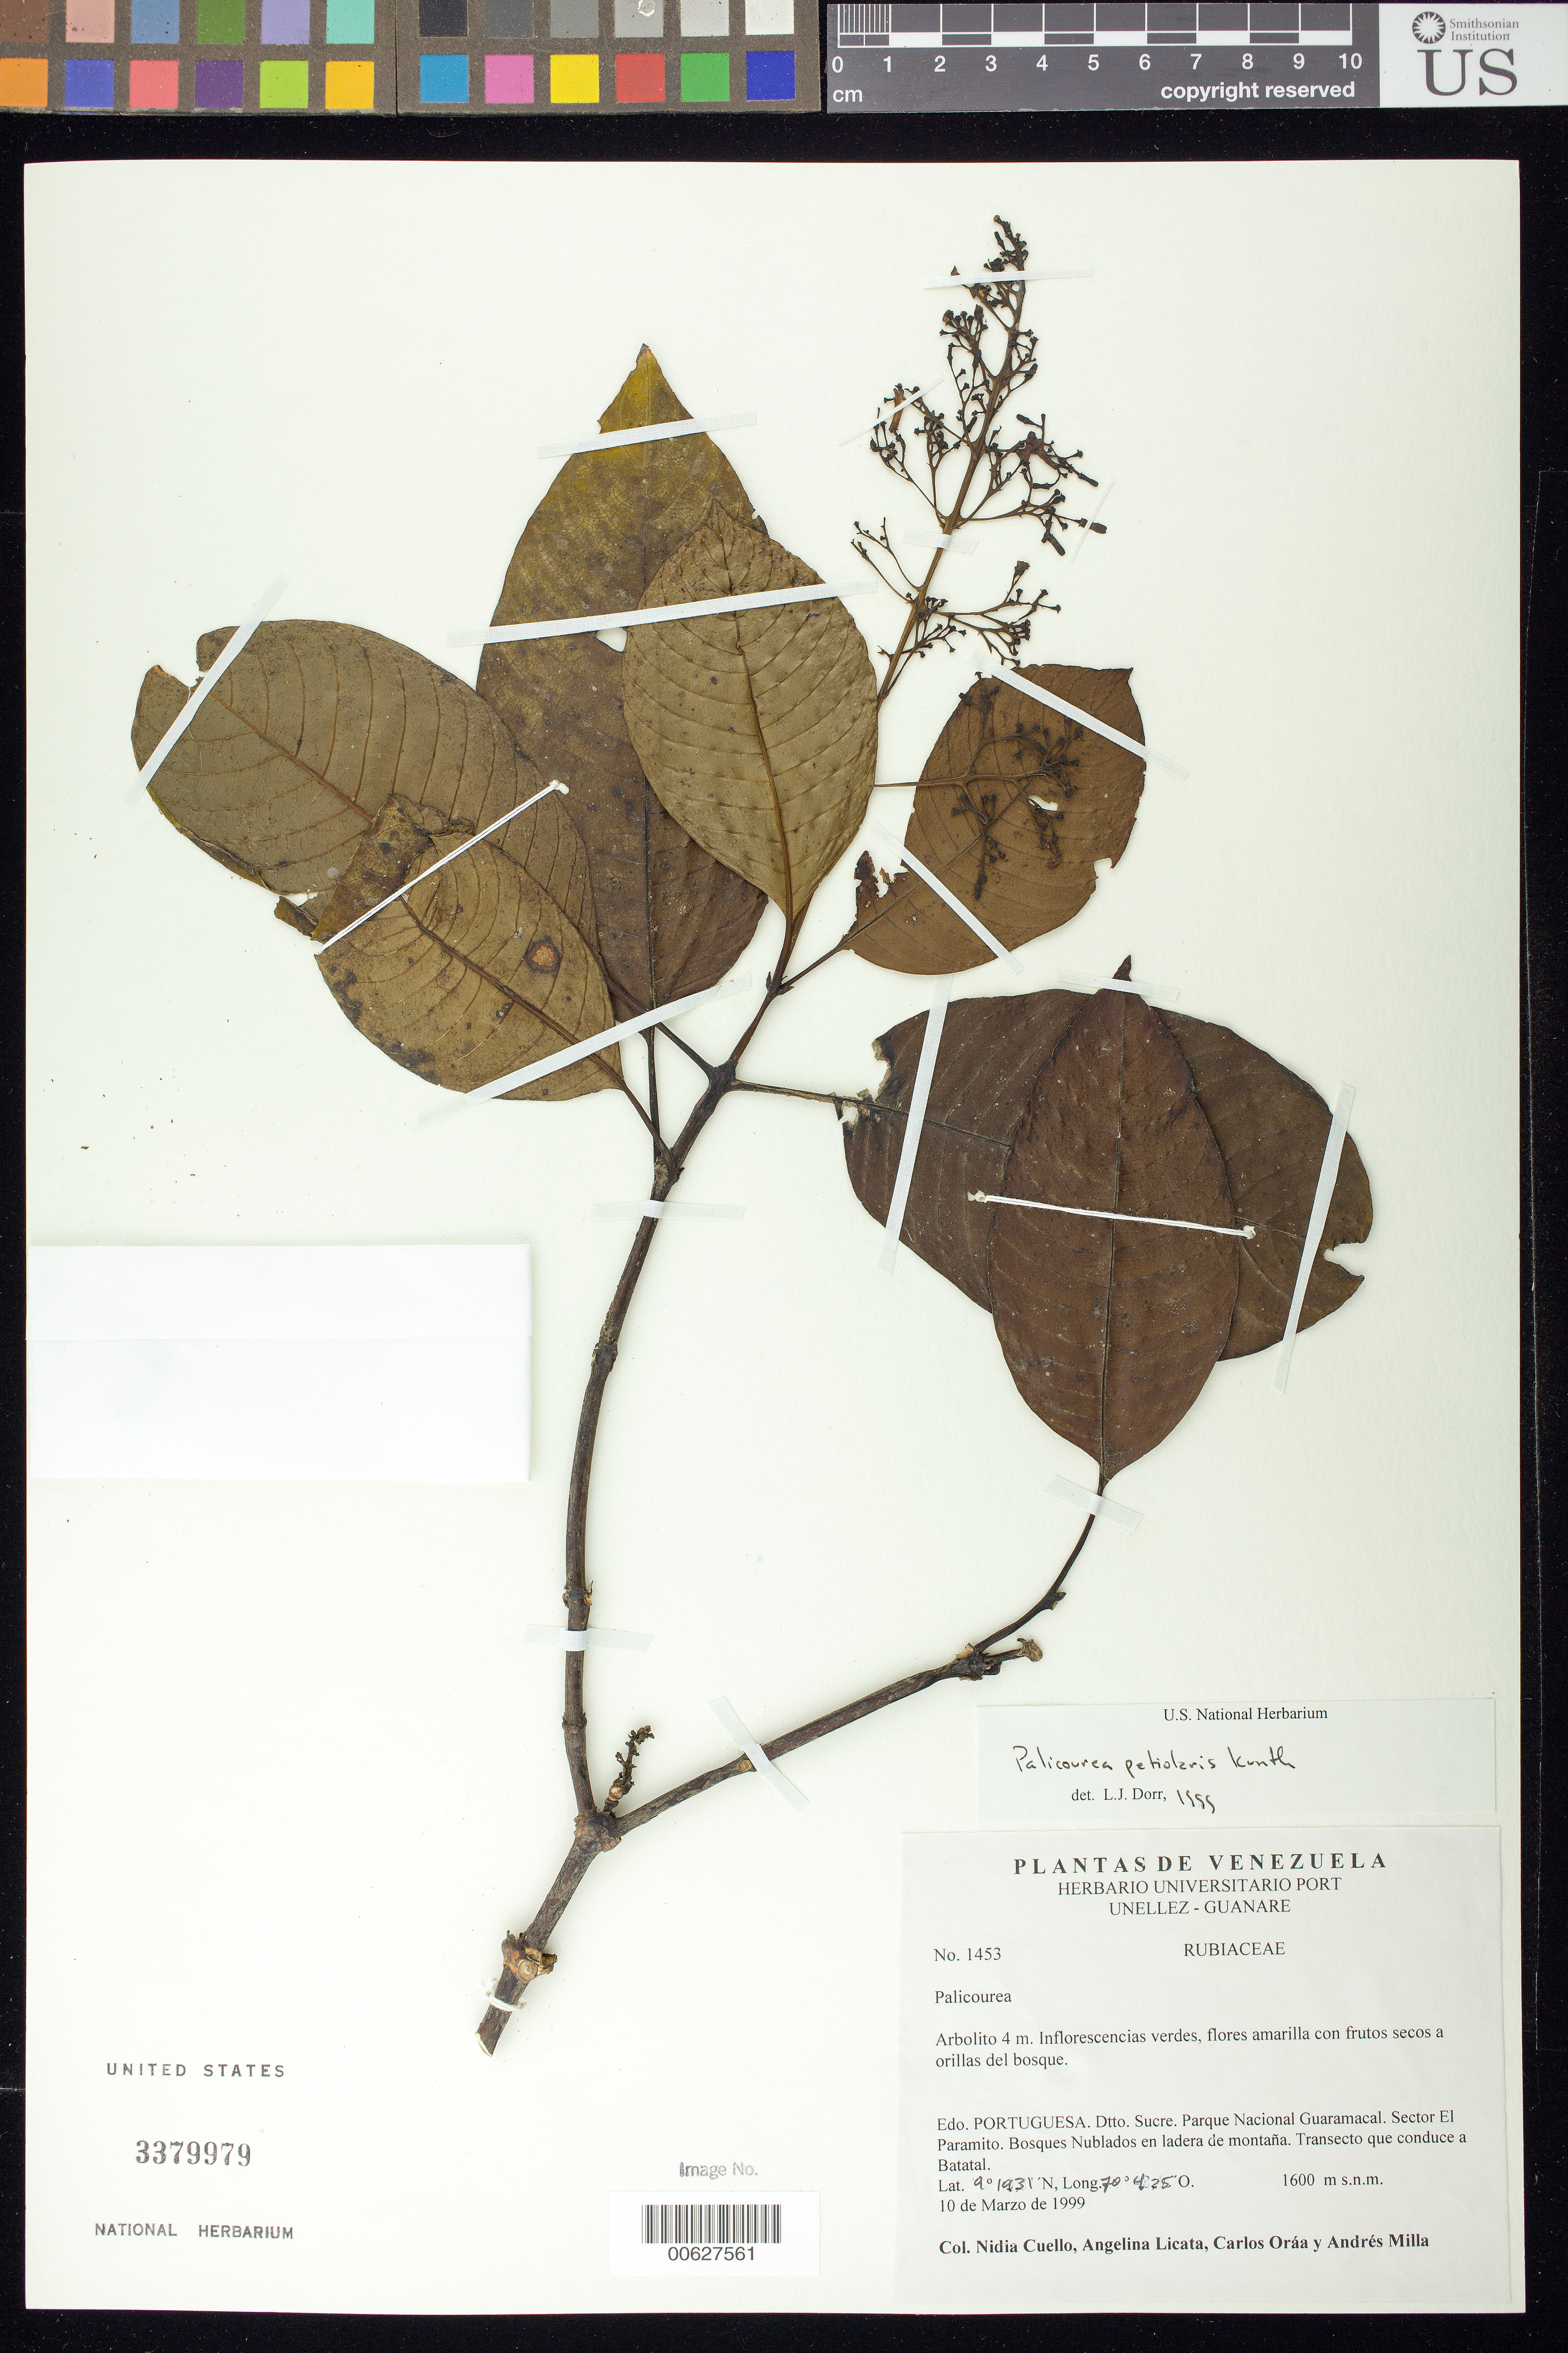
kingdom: Plantae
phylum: Tracheophyta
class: Magnoliopsida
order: Gentianales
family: Rubiaceae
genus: Palicourea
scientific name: Palicourea petiolaris Kunth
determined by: Dorr, L. J., (BOT), Smithsonian Institution - National Museum of Natural History (UNITED STATES)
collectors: N. L. Cuello, A. Licata, C. Oráa & A. Milla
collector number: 1453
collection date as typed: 10 Mar 1999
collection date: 1999-03-10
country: Venezuela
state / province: Portuguesa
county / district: Sucre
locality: Parque Nacional Guaramacal. Sector El Paramito, transecto que conduce a Batatal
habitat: Bosques nublados en ladera de montaña. A orillas del bosque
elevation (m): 1600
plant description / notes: PORT, US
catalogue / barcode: US 3379979